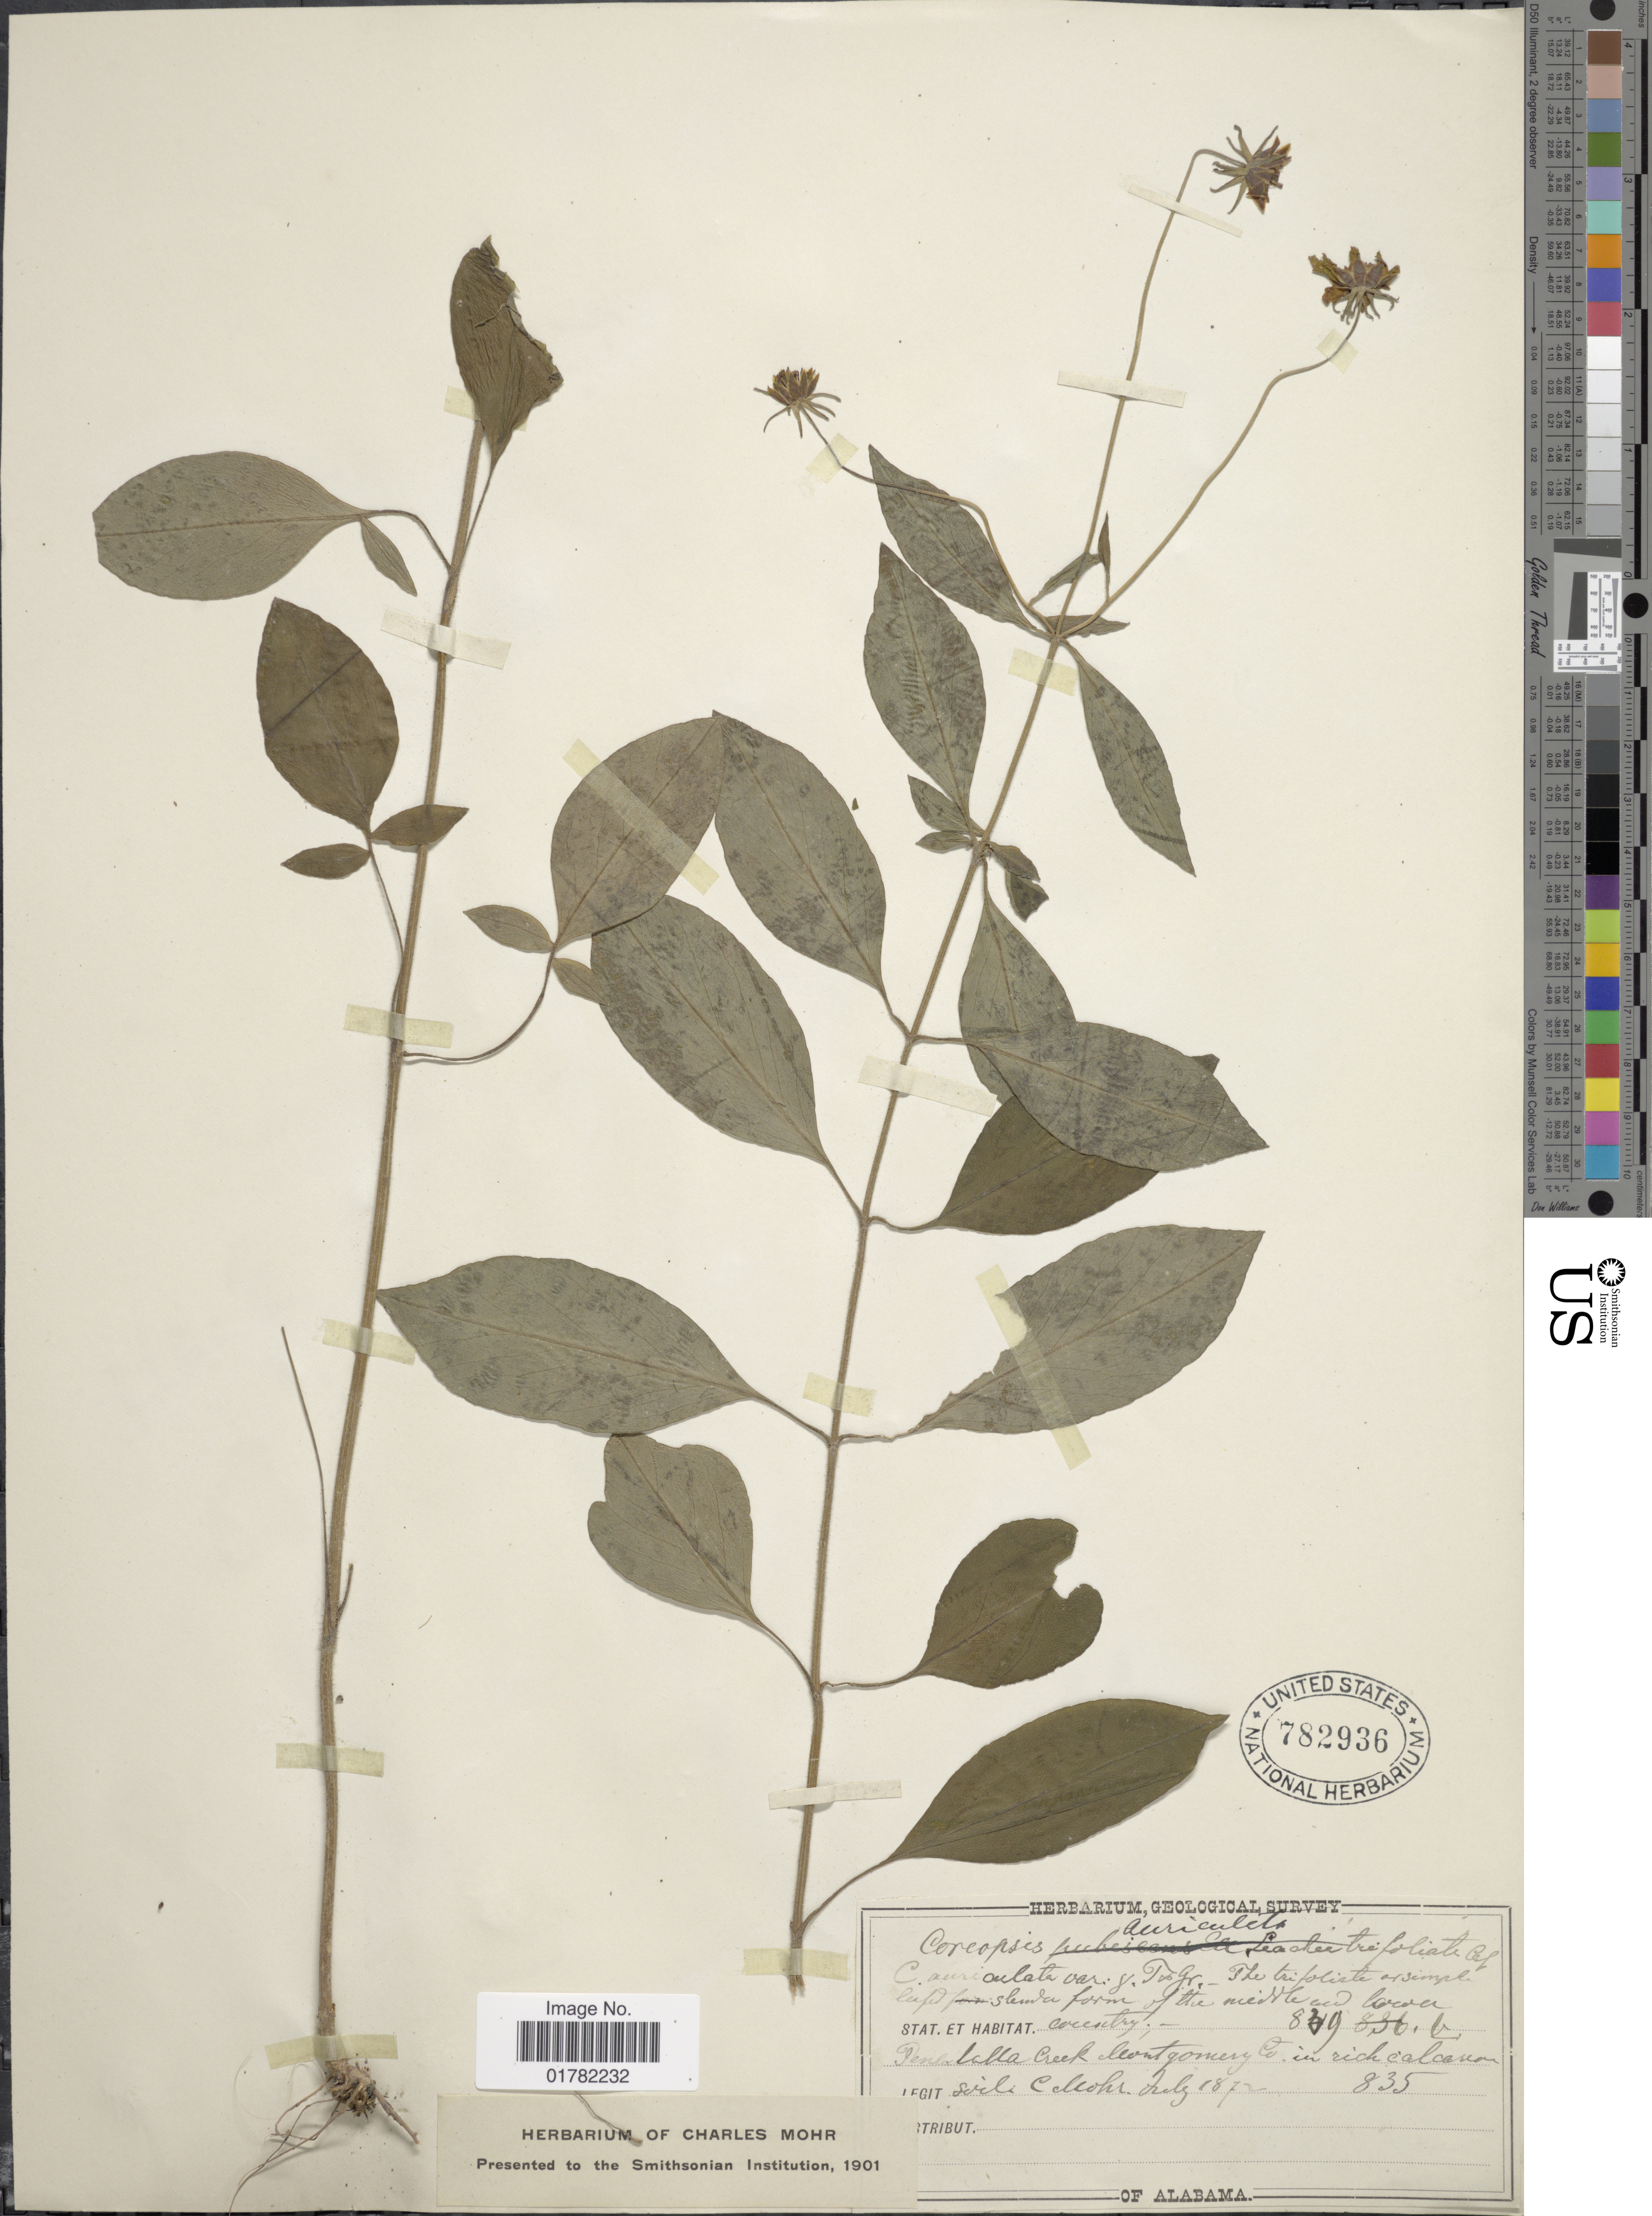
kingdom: Plantae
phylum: Tracheophyta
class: Magnoliopsida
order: Asterales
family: Asteraceae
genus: Coreopsis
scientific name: Coreopsis auriculata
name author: L.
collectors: C. T. Mohr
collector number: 835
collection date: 1872-07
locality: Penelalla Creek, Montgomery Co, in rich cal [illegible text]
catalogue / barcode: US 782936